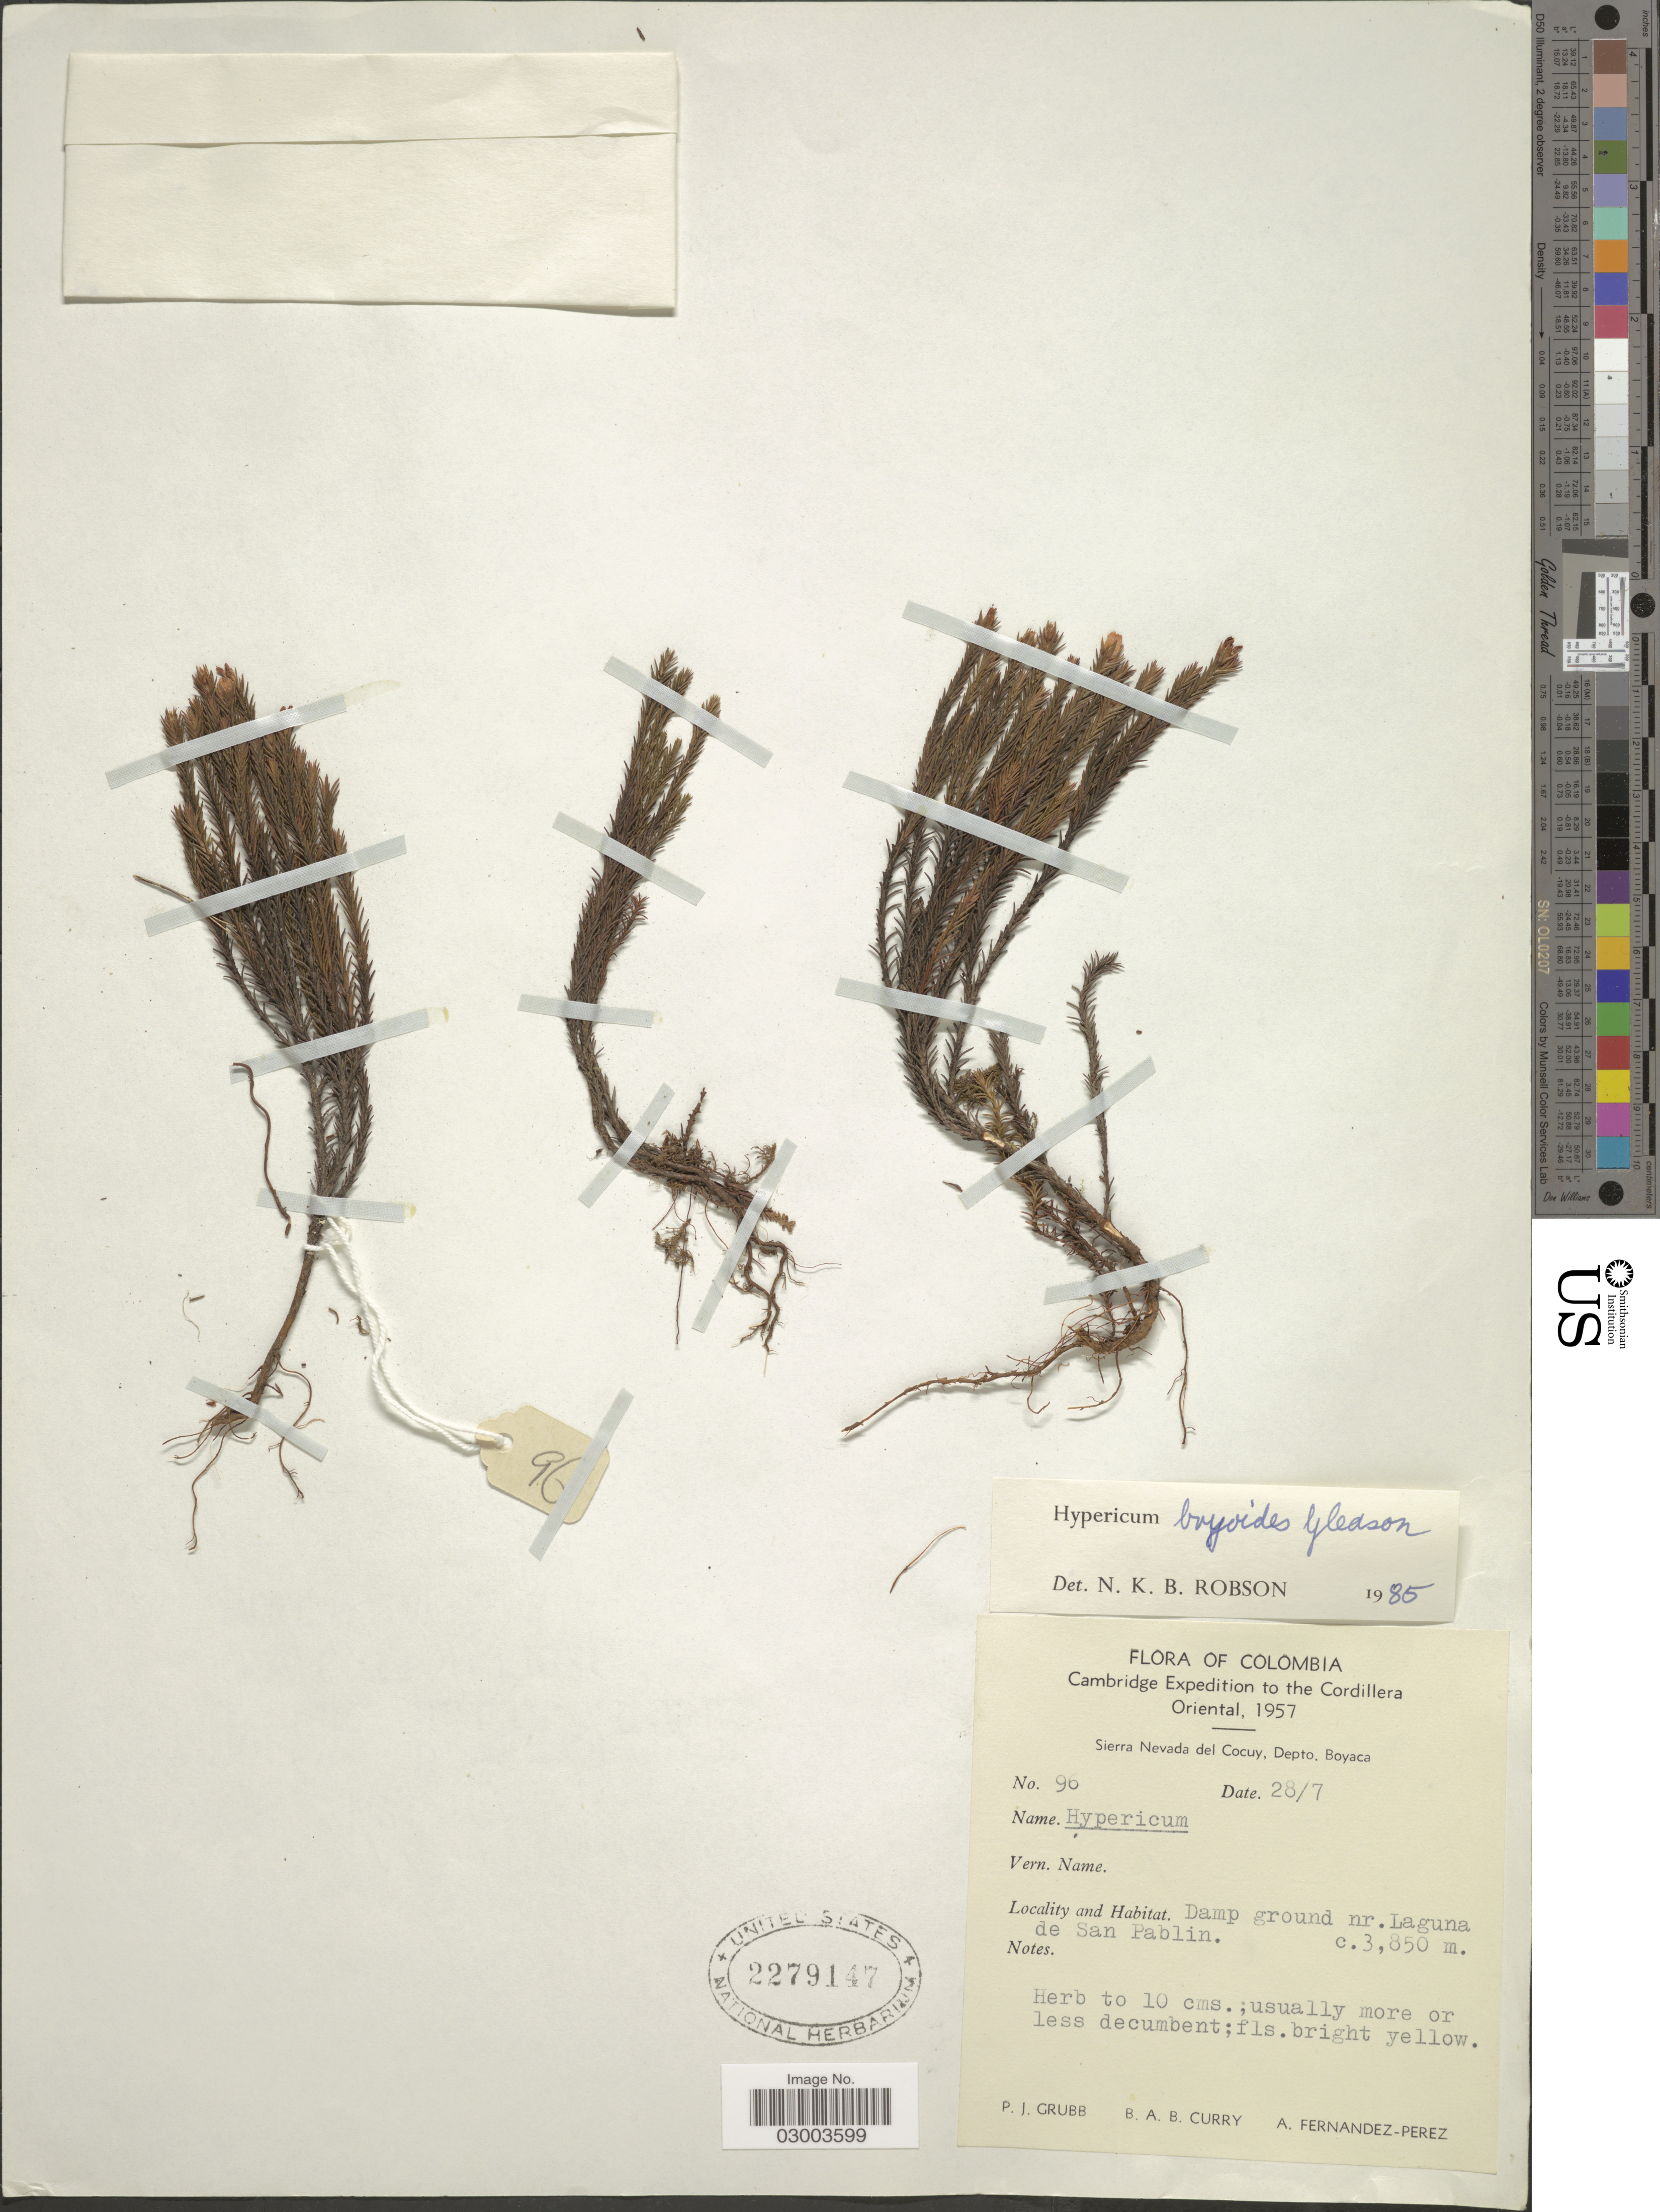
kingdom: Plantae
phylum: Tracheophyta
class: Magnoliopsida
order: Malpighiales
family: Hypericaceae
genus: Hypericum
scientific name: Hypericum bryoides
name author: Gleason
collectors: P. J. Grubb, B. A. B. Curry & A. Fernández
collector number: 96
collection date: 1957-07-28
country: Colombia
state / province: Boyacá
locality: Cordillera Oriental. Sierra de Nevada del Cocuy, Depto. Boyaca. Damp ground nr. Laguna de San Pablin.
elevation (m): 3850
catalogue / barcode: US 2279147